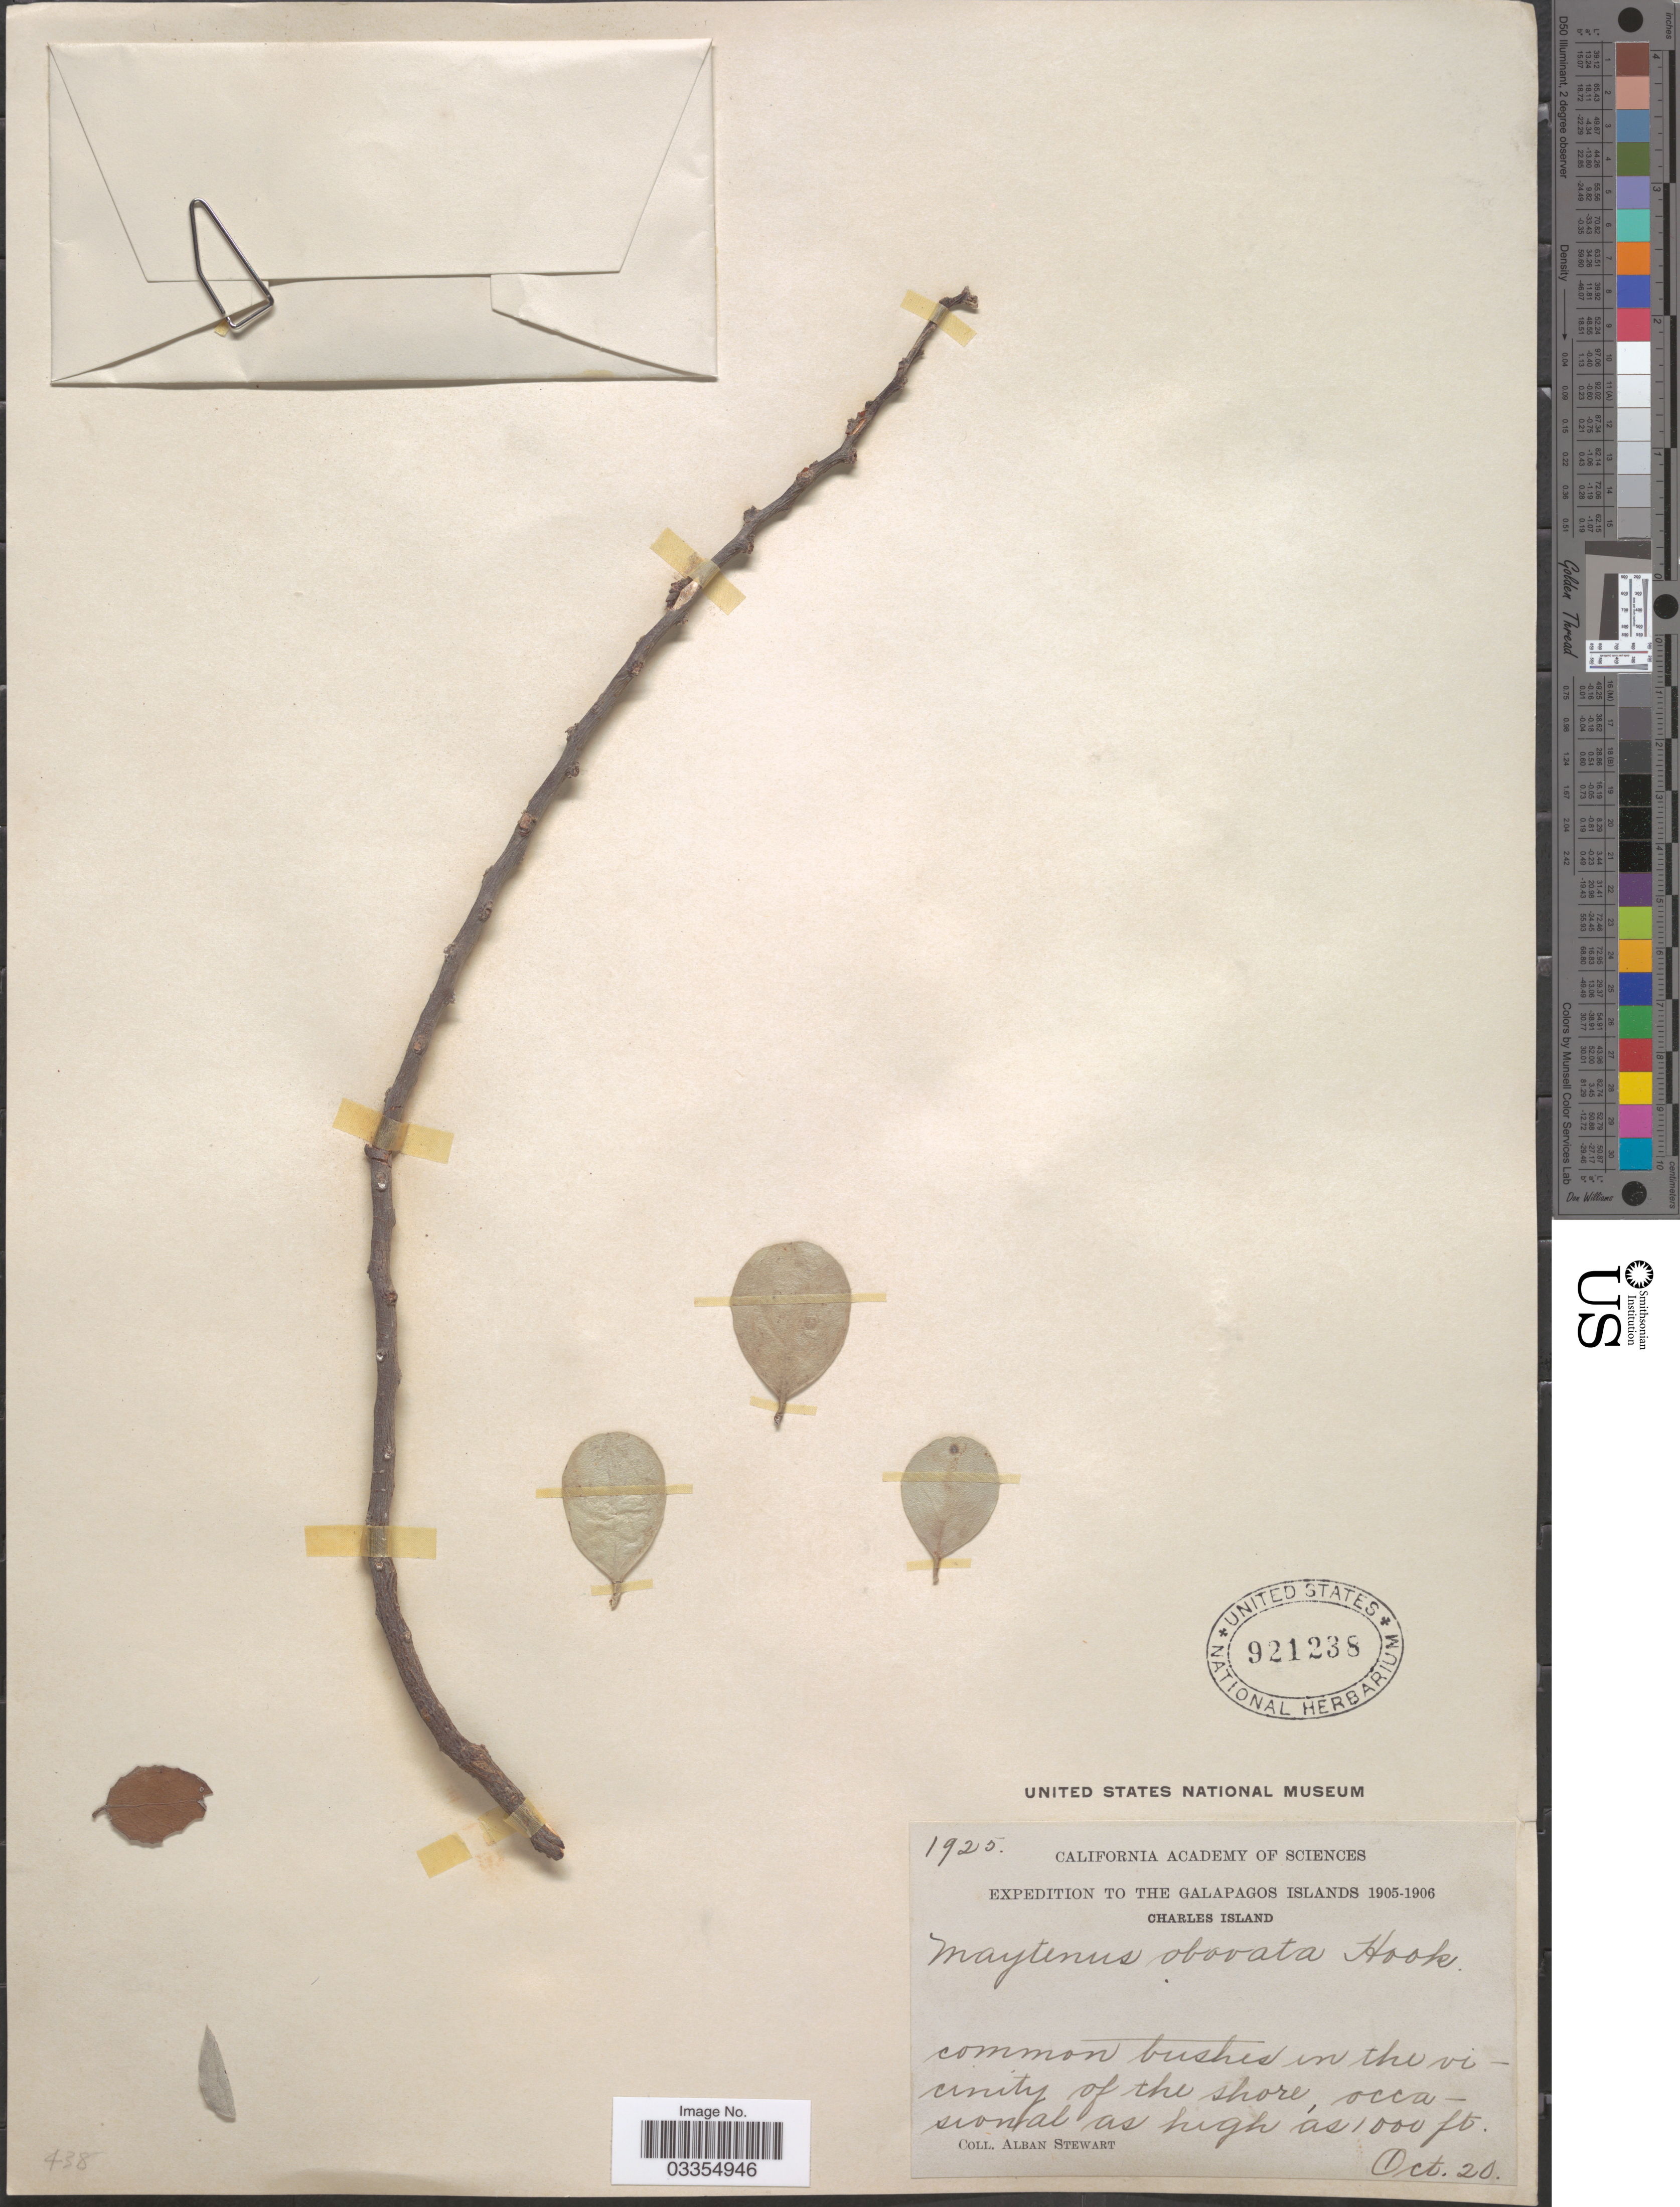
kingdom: Plantae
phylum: Tracheophyta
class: Magnoliopsida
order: Celastrales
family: Celastraceae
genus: Tricerma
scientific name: Tricerma orbiculare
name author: (Humb. & Bonpl. ex Schult.) Lundell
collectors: A. Stewart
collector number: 1925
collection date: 1905-10-20/1906-10-20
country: Ecuador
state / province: Colón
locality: The Galapagos Islands. Charles Island. In the vicinity of the shore.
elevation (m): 305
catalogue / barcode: US 921238